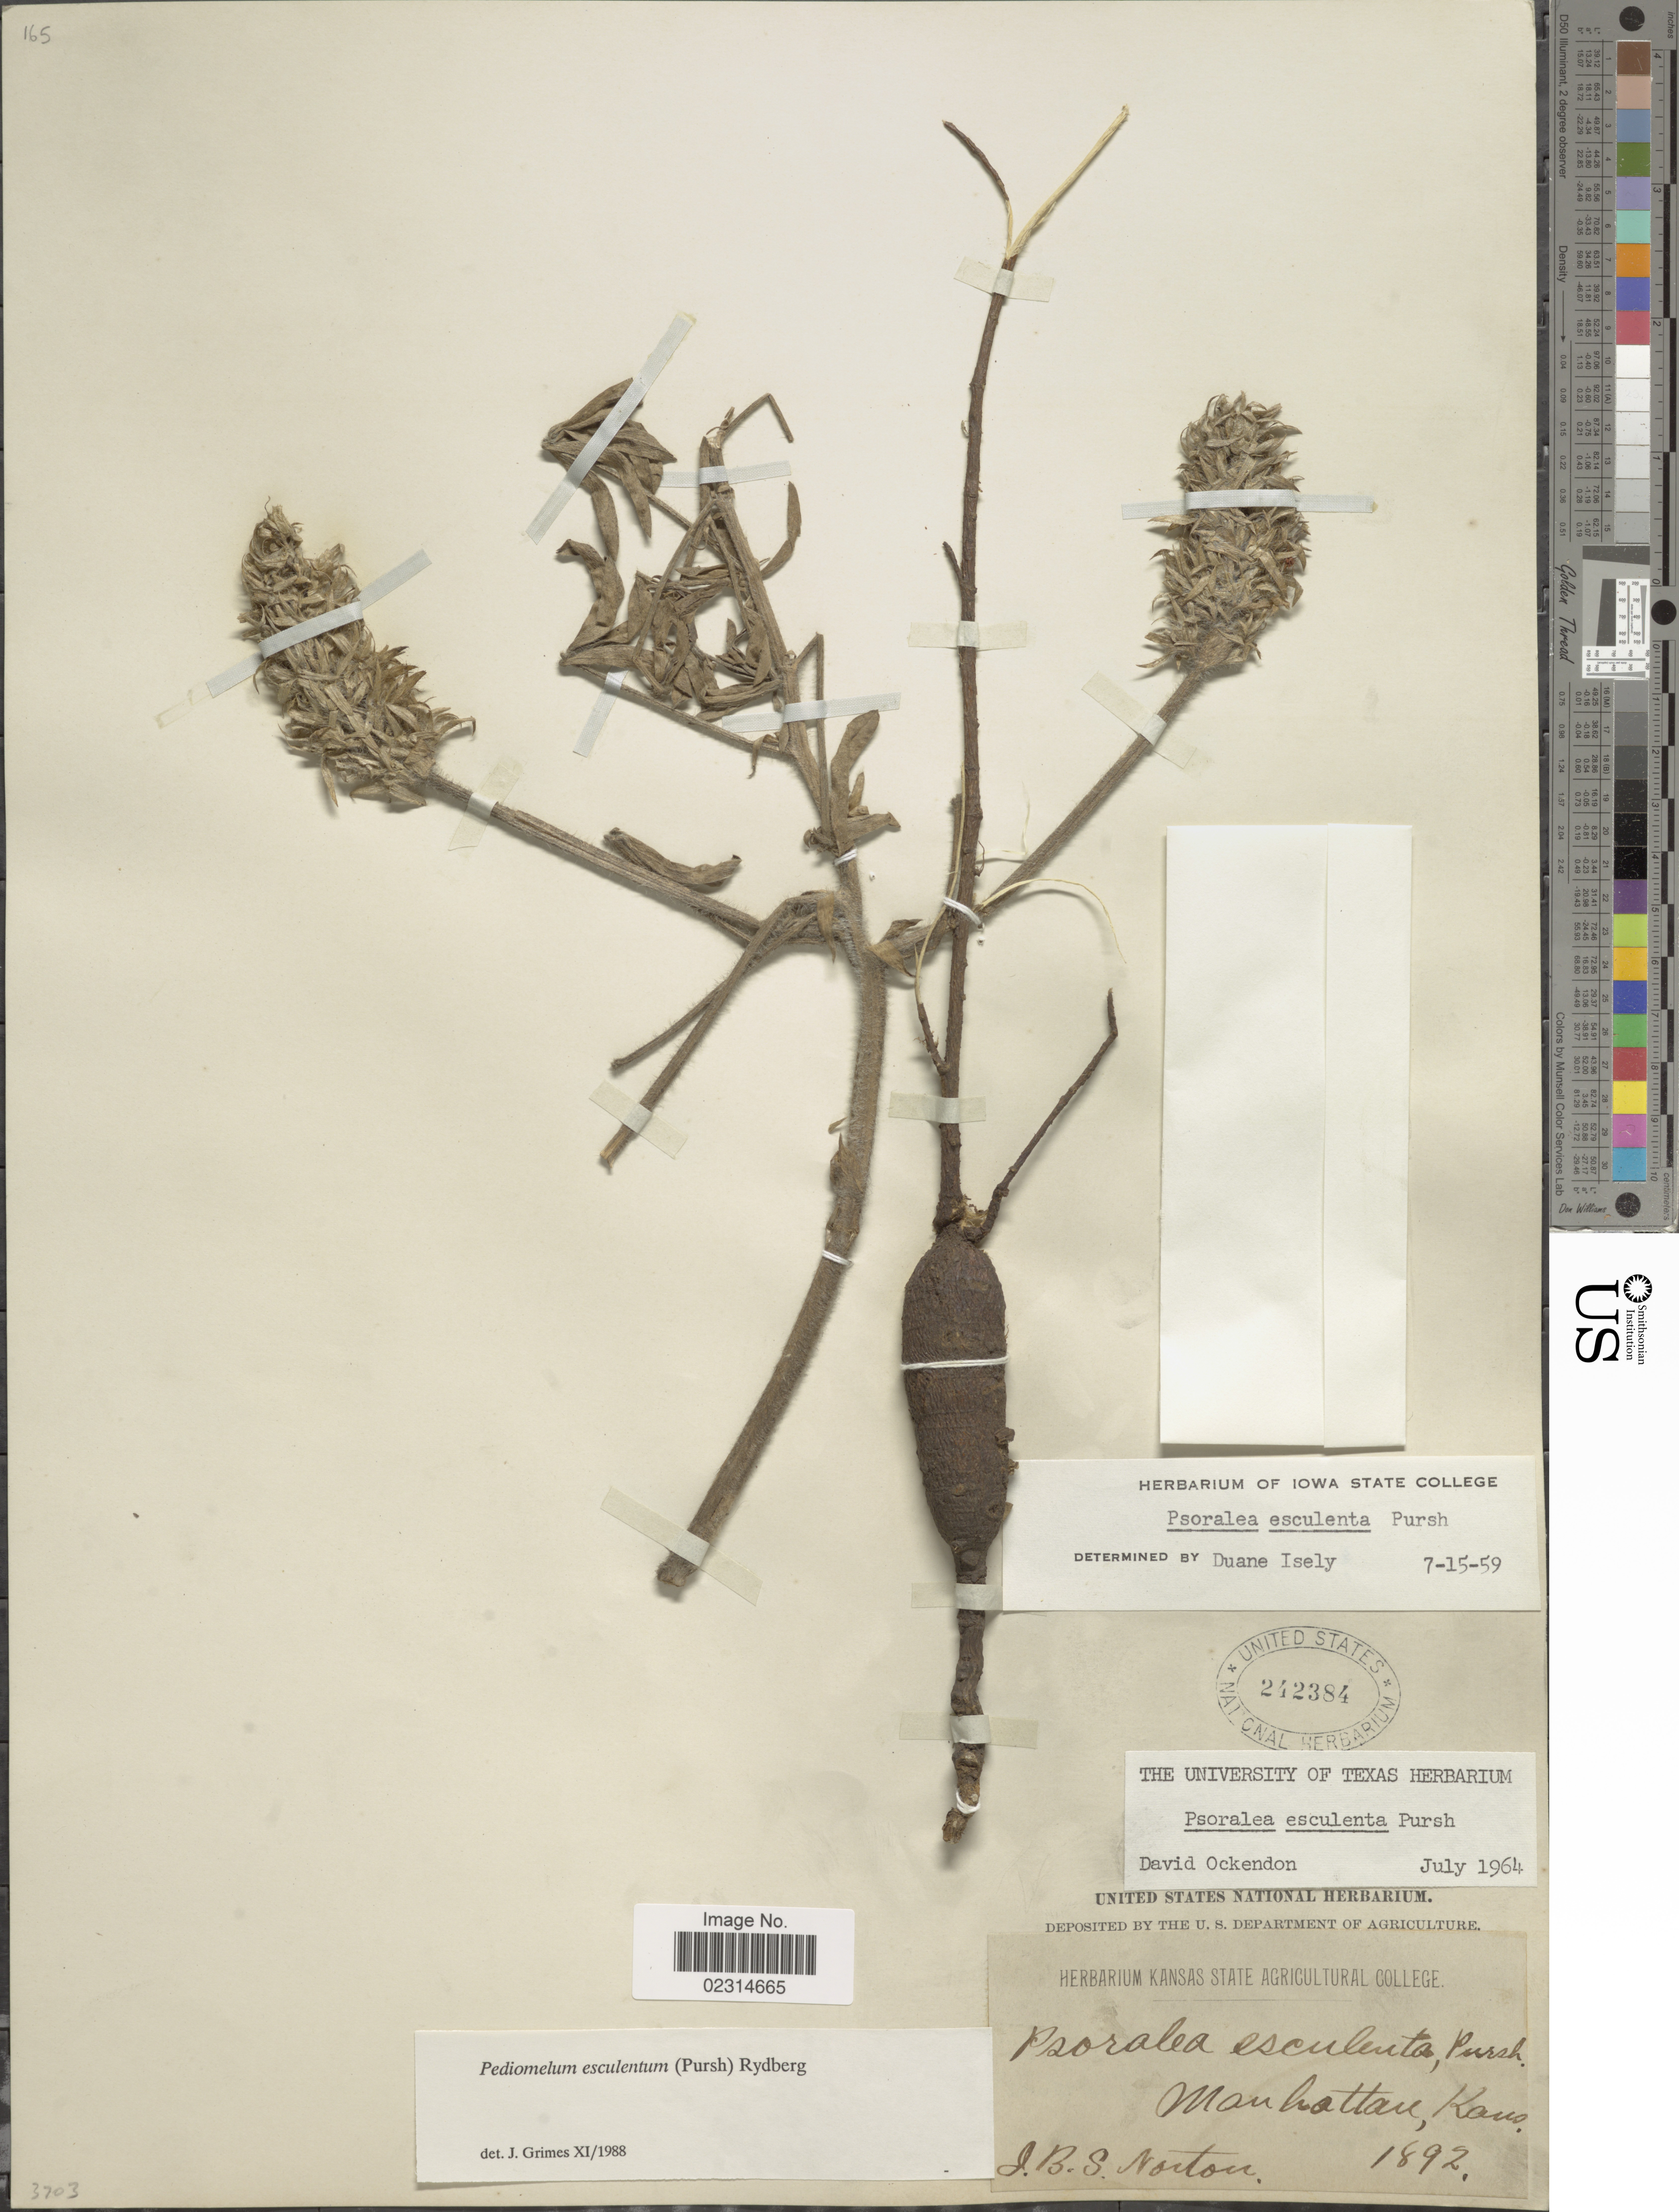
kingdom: Plantae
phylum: Tracheophyta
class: Magnoliopsida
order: Fabales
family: Fabaceae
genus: Pediomelum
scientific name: Pediomelum esculentum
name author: (Pursh) Rydb.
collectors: J. B. S. Norton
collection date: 1892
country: United States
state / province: Kansas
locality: Manhattan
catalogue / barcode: US 242384